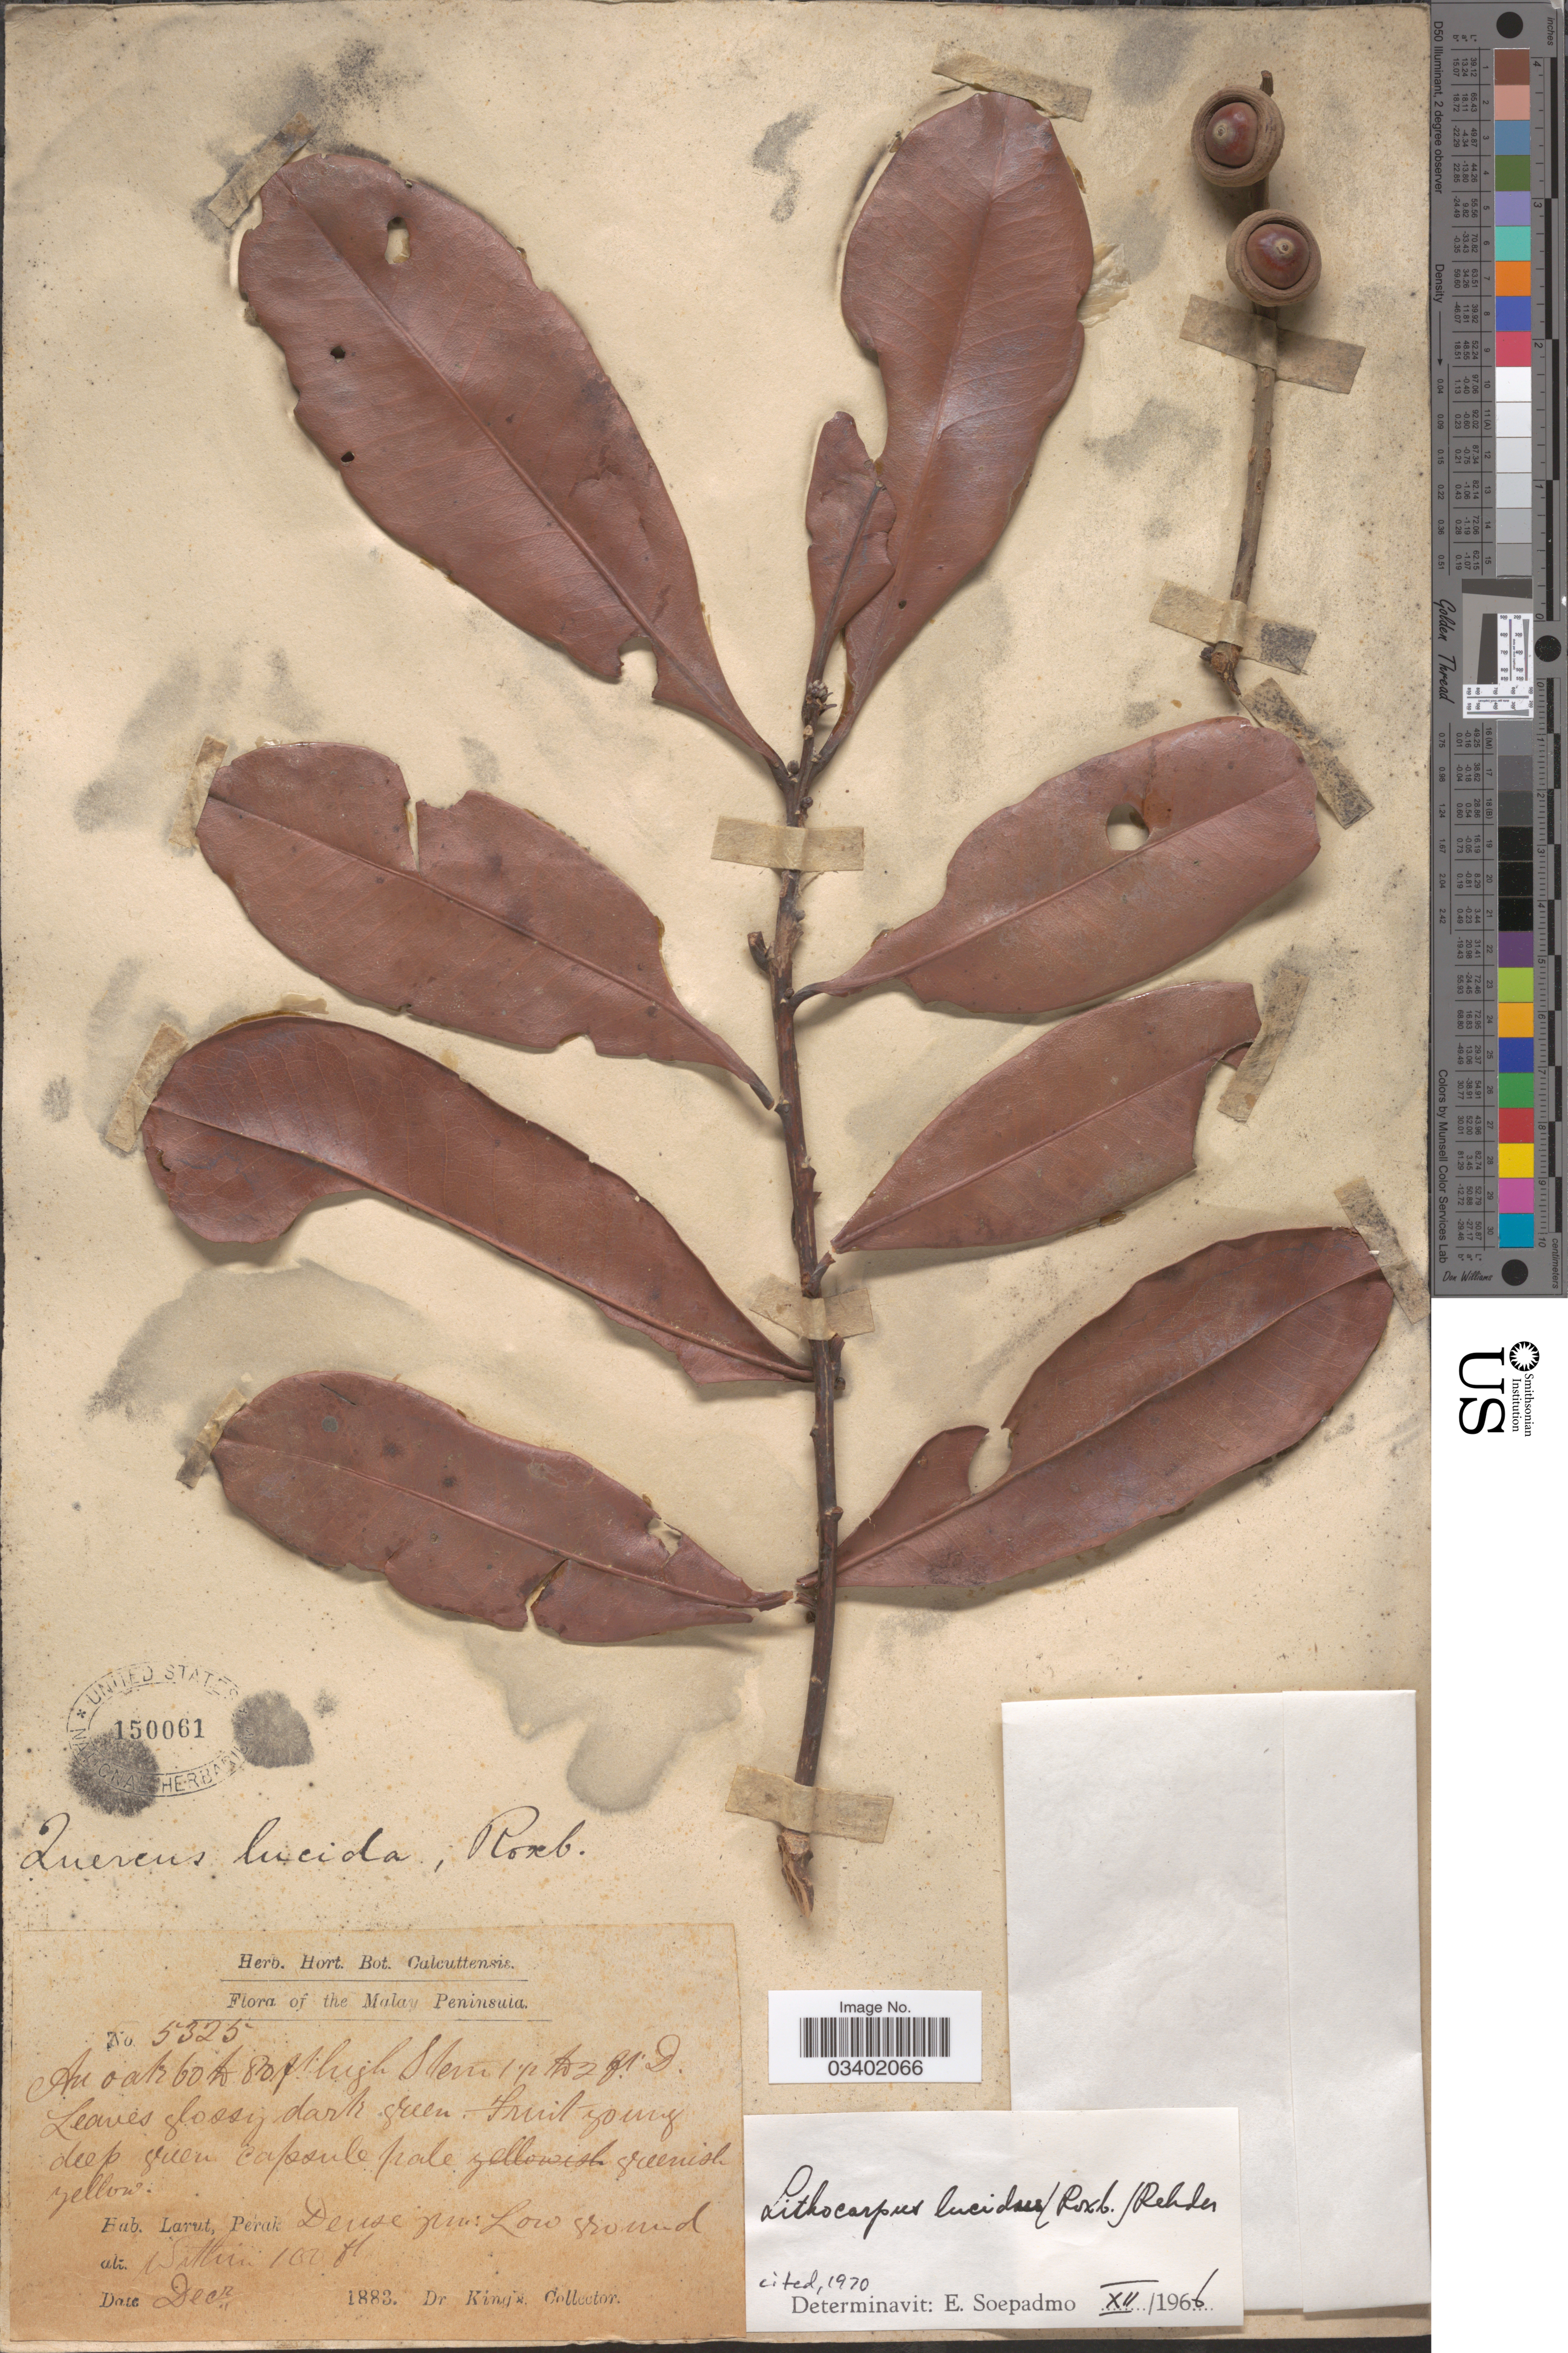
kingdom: Plantae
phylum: Tracheophyta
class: Magnoliopsida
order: Fagales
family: Fagaceae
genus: Lithocarpus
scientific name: Lithocarpus lucidus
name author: (Roxb.) Rehder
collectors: Dr. King's collector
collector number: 5325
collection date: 1883-12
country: Malaysia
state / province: Perak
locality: The Malay Peninsula. Larut.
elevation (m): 30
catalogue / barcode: US 150061